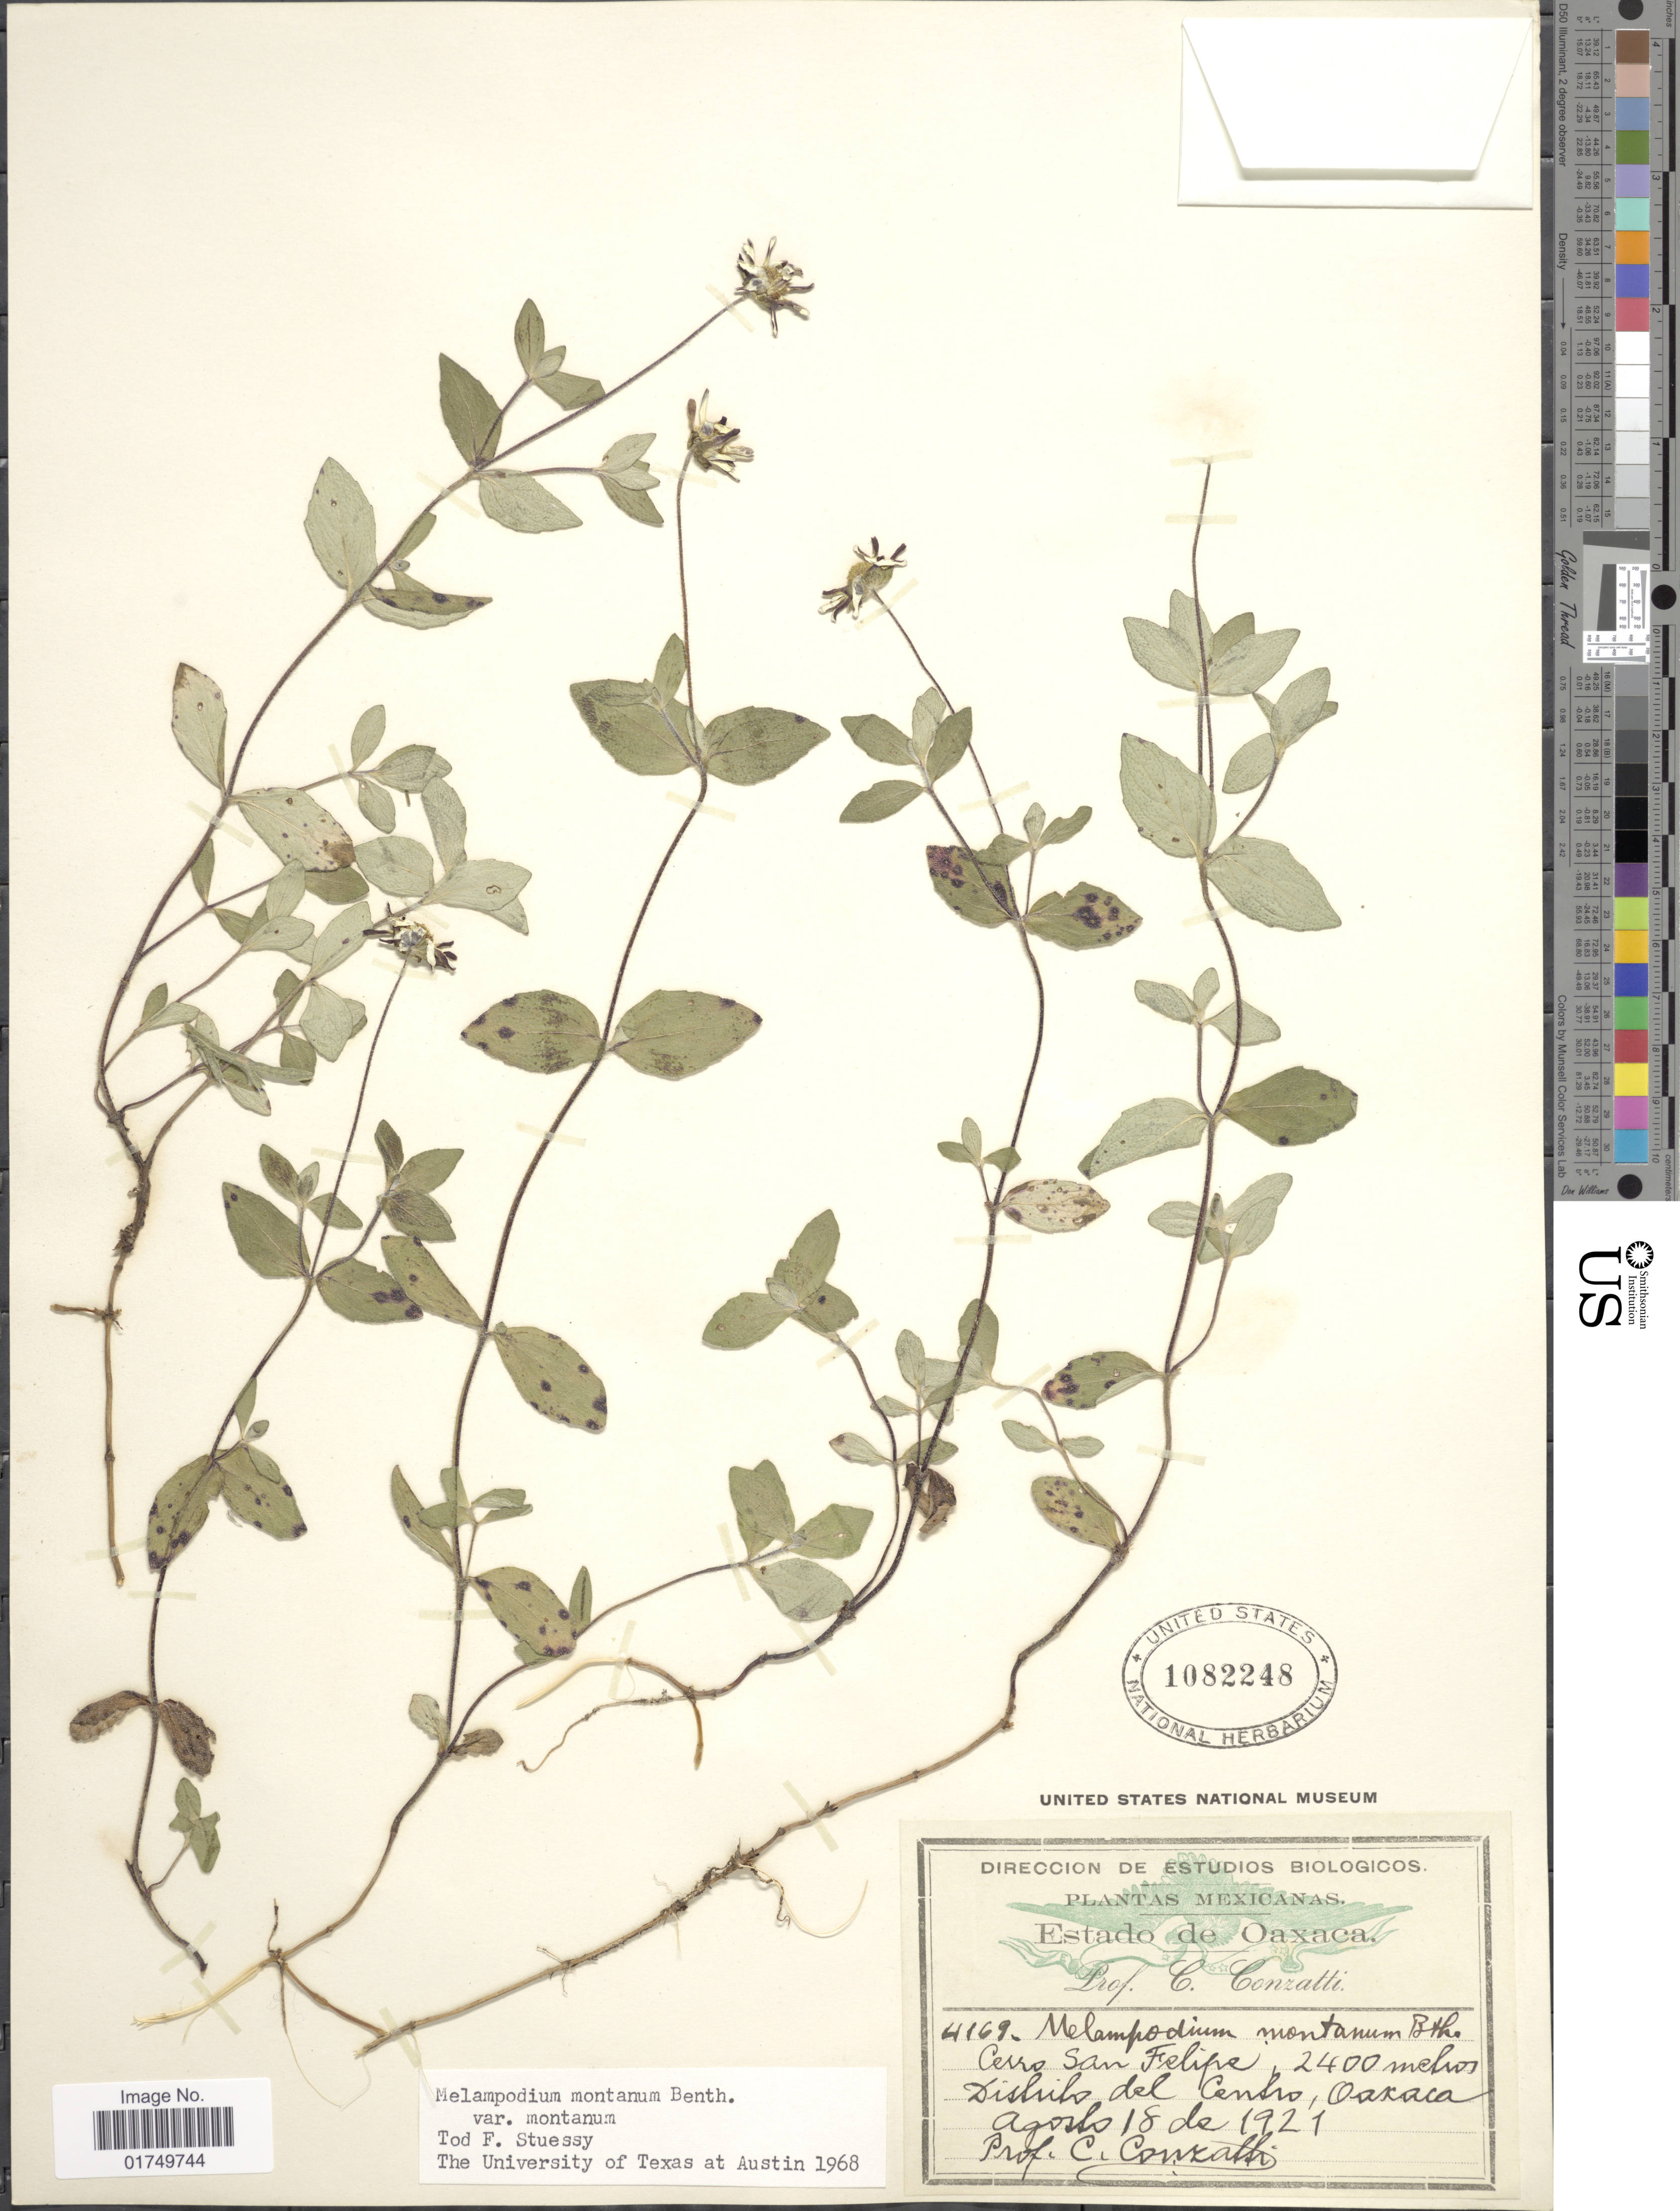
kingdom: Plantae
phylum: Tracheophyta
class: Magnoliopsida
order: Asterales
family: Asteraceae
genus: Melampodium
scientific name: Melampodium montanum var. montanum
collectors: C. Conzatti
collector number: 4169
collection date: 1921-08-18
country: Mexico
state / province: Oaxaca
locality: Cerro San Felipe. Distrito del Centro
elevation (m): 2400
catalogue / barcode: US 1082248